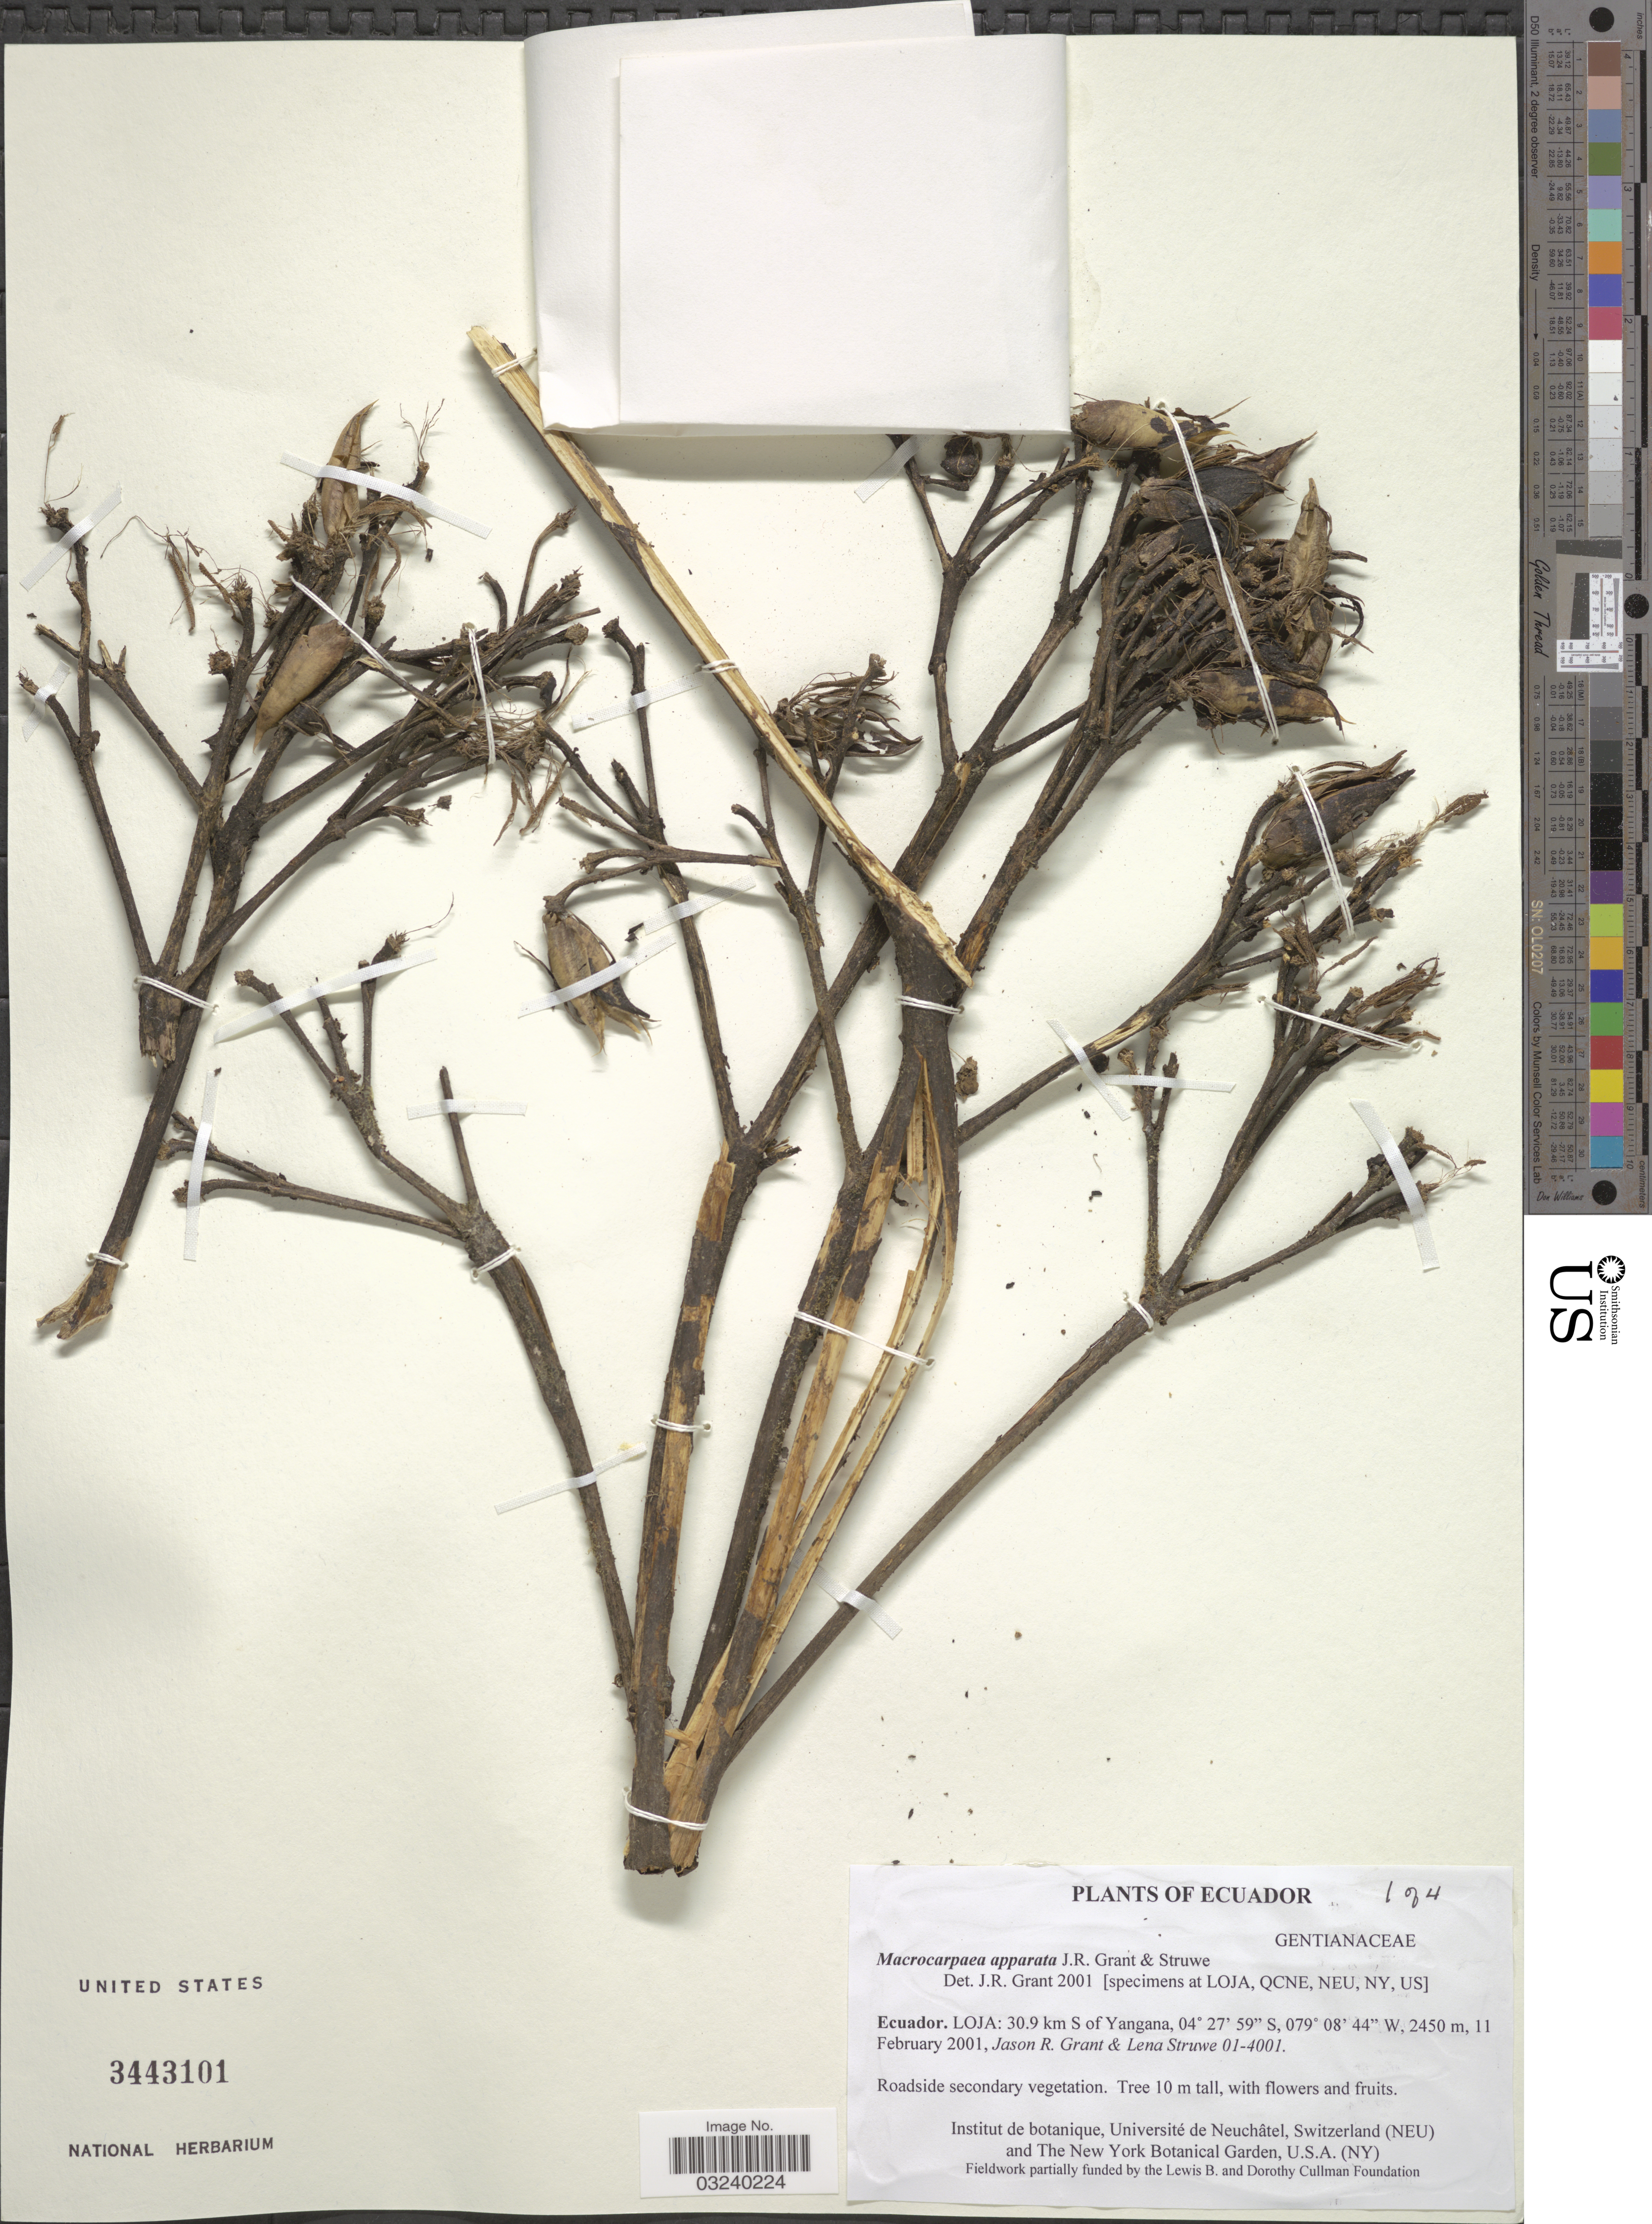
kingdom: Plantae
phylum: Tracheophyta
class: Magnoliopsida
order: Gentianales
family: Gentianaceae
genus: Macrocarpaea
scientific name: Macrocarpaea apparata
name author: J.R. Grant & Struwe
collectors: J. R. Grant & L. Struwe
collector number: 01-4001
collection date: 2001-02-11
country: Ecuador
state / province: Loja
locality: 30.9 km S of Yangana.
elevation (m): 2450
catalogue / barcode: US 3443101